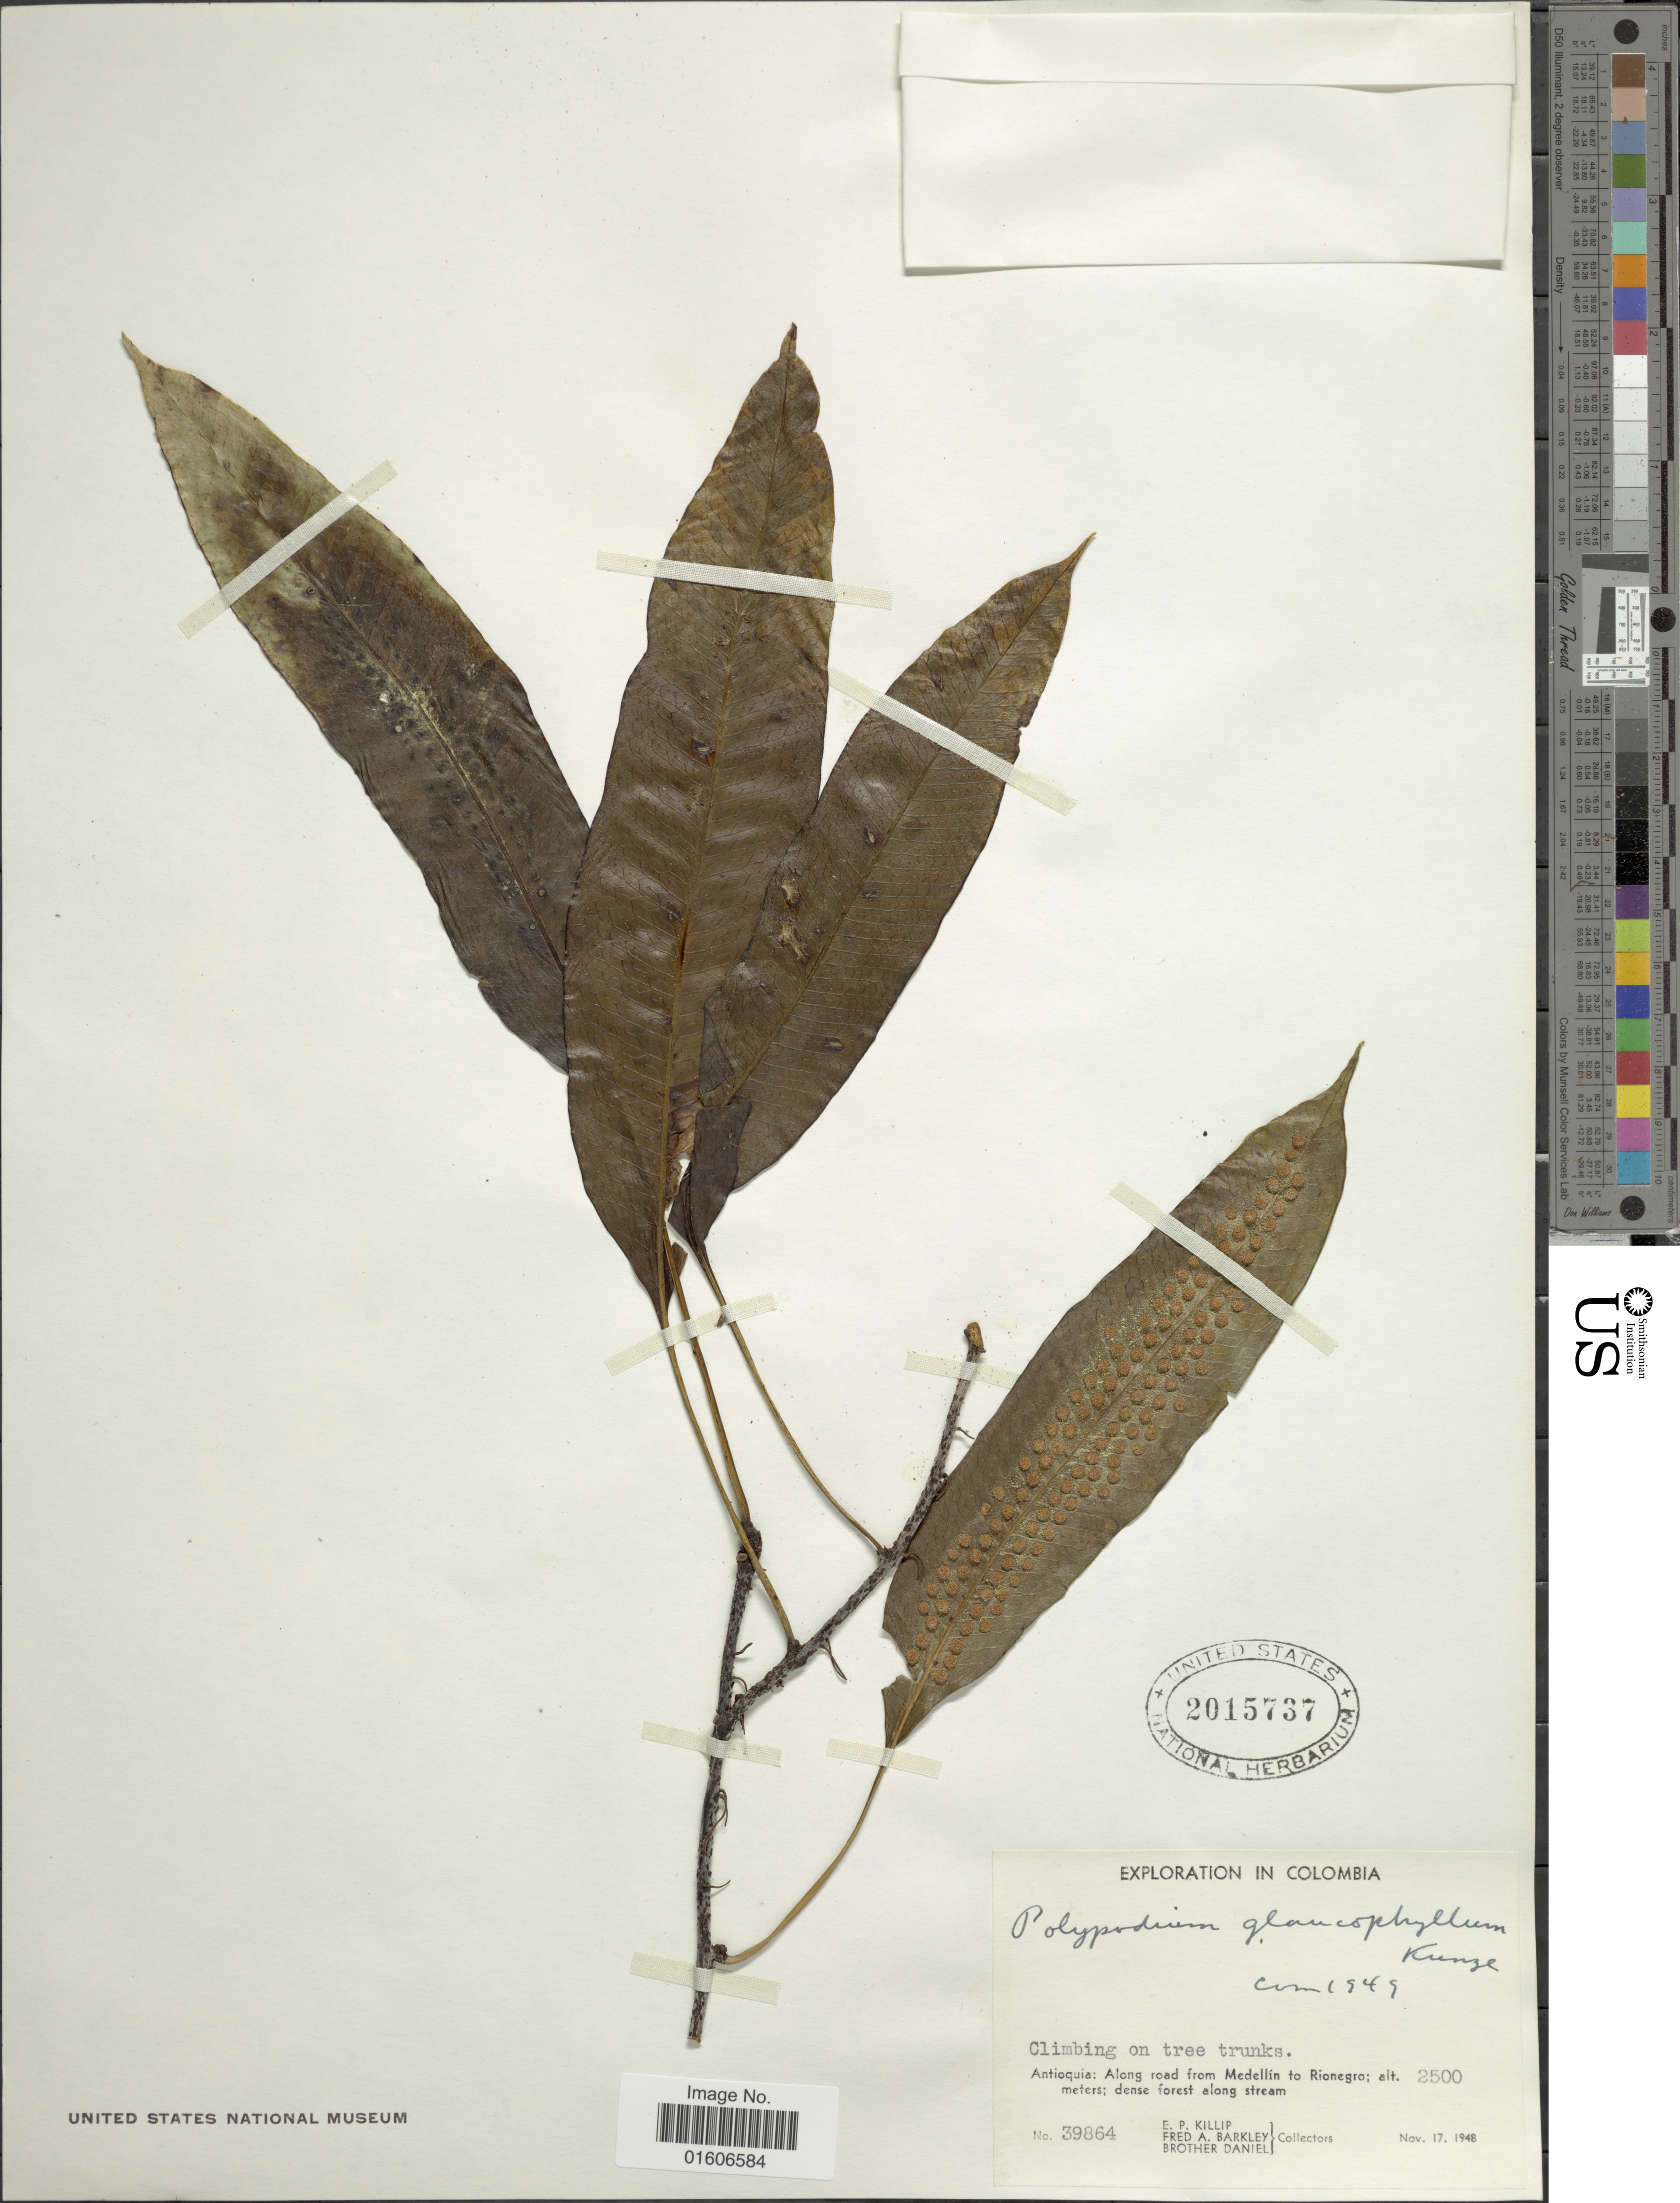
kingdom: Plantae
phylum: Tracheophyta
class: Polypodiopsida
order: Polypodiales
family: Polypodiaceae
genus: Serpocaulon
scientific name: Serpocaulon levigatum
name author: (Cav.) A.R. Sm.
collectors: E. P. Killip, F. A. Barkley & Bro. Daniel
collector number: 39864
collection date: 1948-11-17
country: Colombia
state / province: Antioquia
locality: Antioquia: Along road from Medellín to Rionegro.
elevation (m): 2500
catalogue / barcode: US 2015737